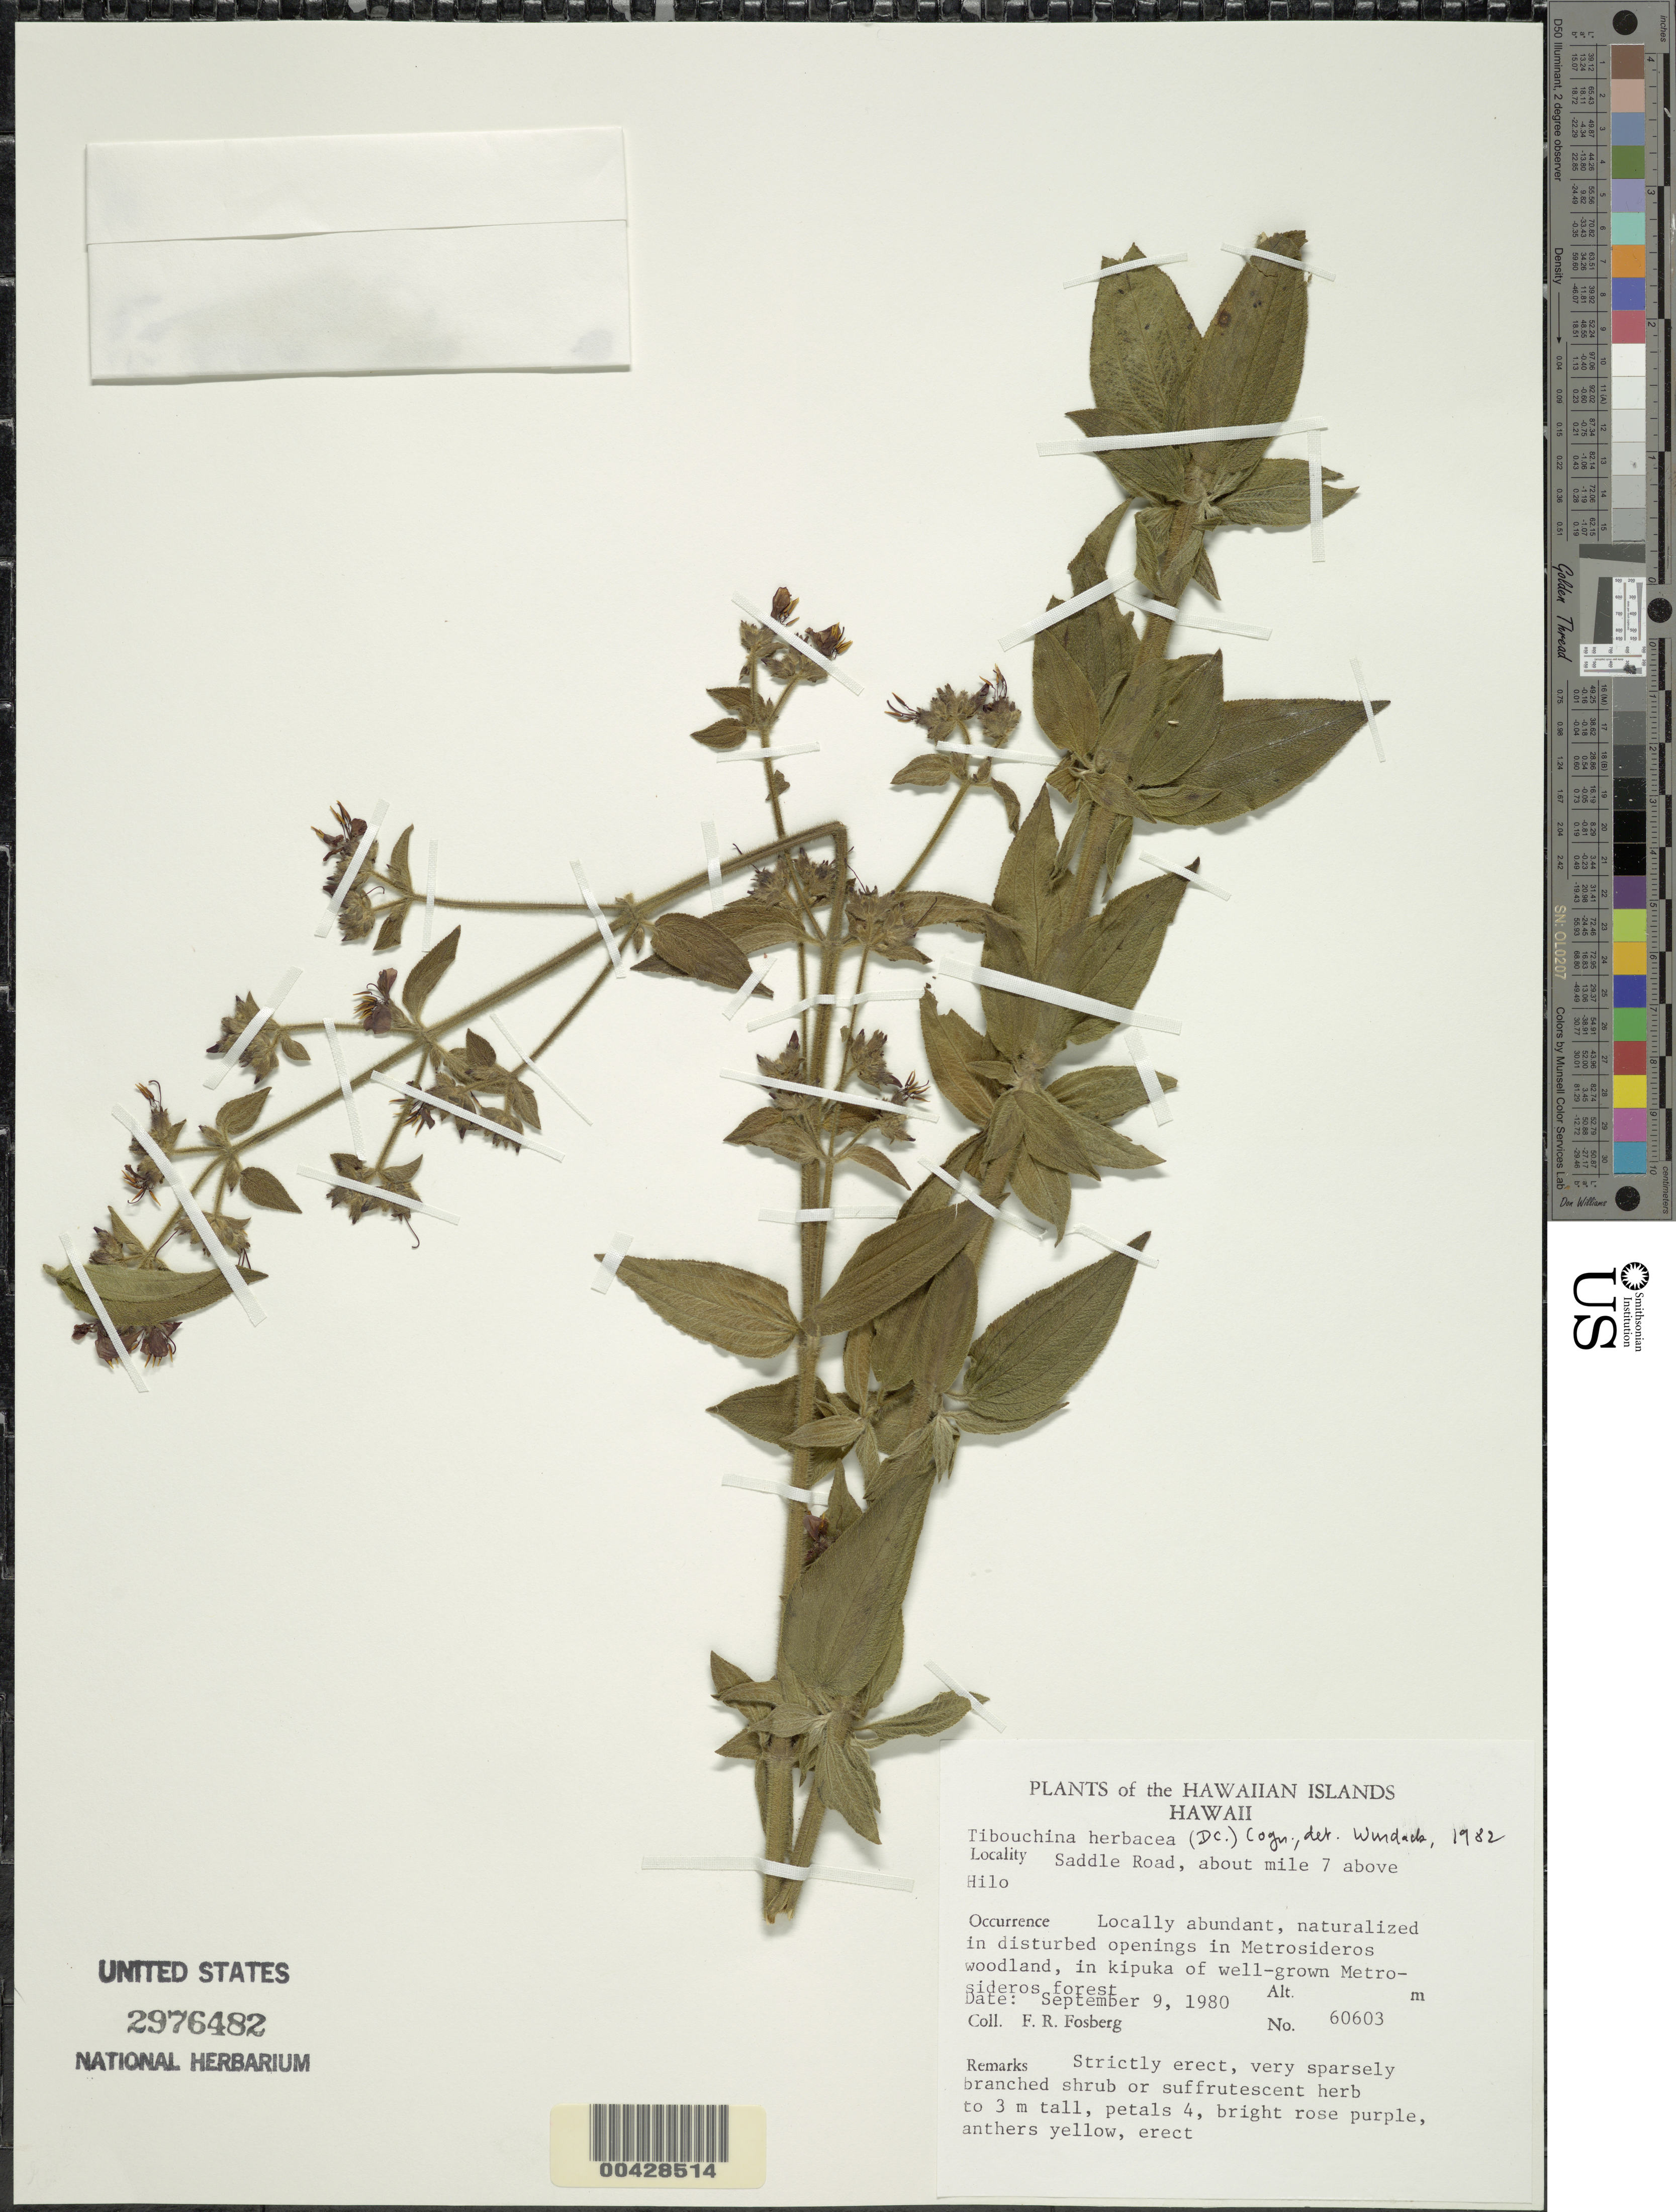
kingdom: Plantae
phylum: Tracheophyta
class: Magnoliopsida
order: Myrtales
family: Melastomataceae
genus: Chaetogastra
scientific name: Chaetogastra herbacea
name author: (DC.) P.J.F. Guim. & Michelang.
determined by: Wagner, W. L., (BOT), Smithsonian Institution - National Museum of Natural History (UNITED STATES)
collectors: F. R. Fosberg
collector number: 60603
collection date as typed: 9 Sep 1980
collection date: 1980-09-09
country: United States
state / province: Hawaii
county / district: Hawaii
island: Hawaii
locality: Saddle Road, about mile 7 above Hilo.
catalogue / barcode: US 2976482